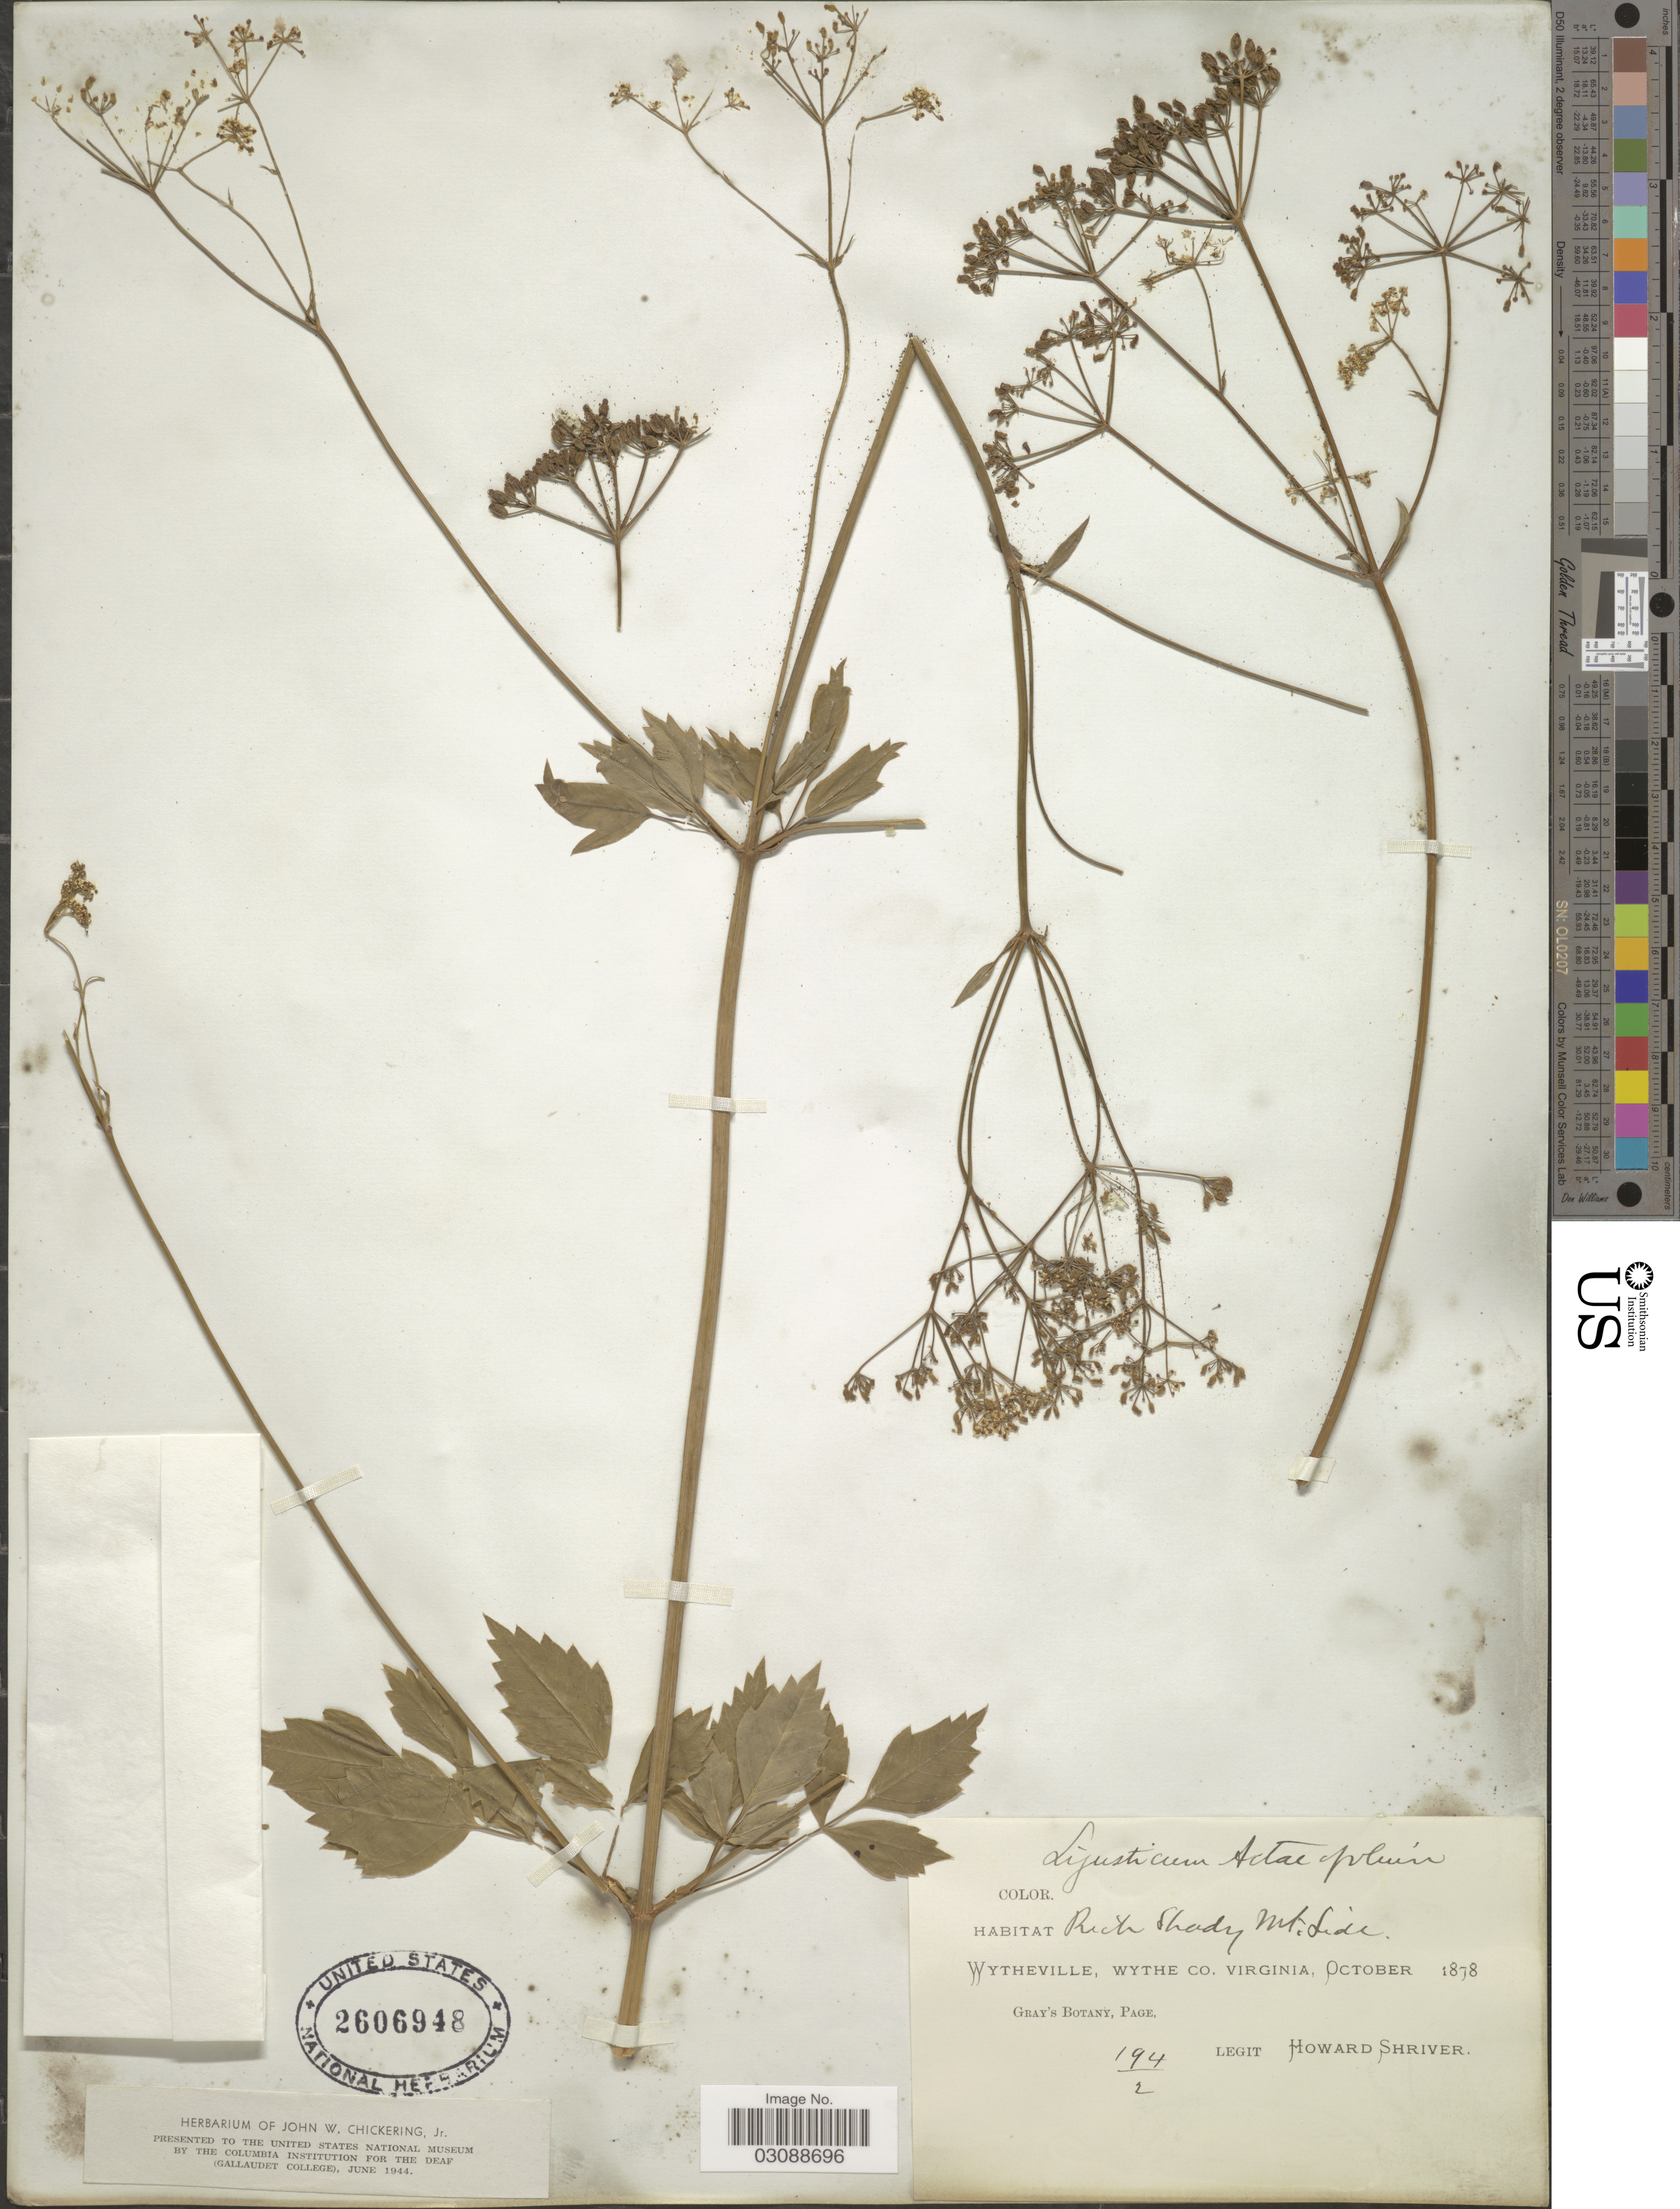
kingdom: Plantae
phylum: Tracheophyta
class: Magnoliopsida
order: Apiales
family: Apiaceae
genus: Ligusticum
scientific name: Ligusticum actaeifolium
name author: Michx.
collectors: H. Shriver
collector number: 194/2?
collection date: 1878-10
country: United States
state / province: Virginia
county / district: Wythe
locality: Rich Shady Mt. Side. Wytheville, Wythe Co.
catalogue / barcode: US 2606948